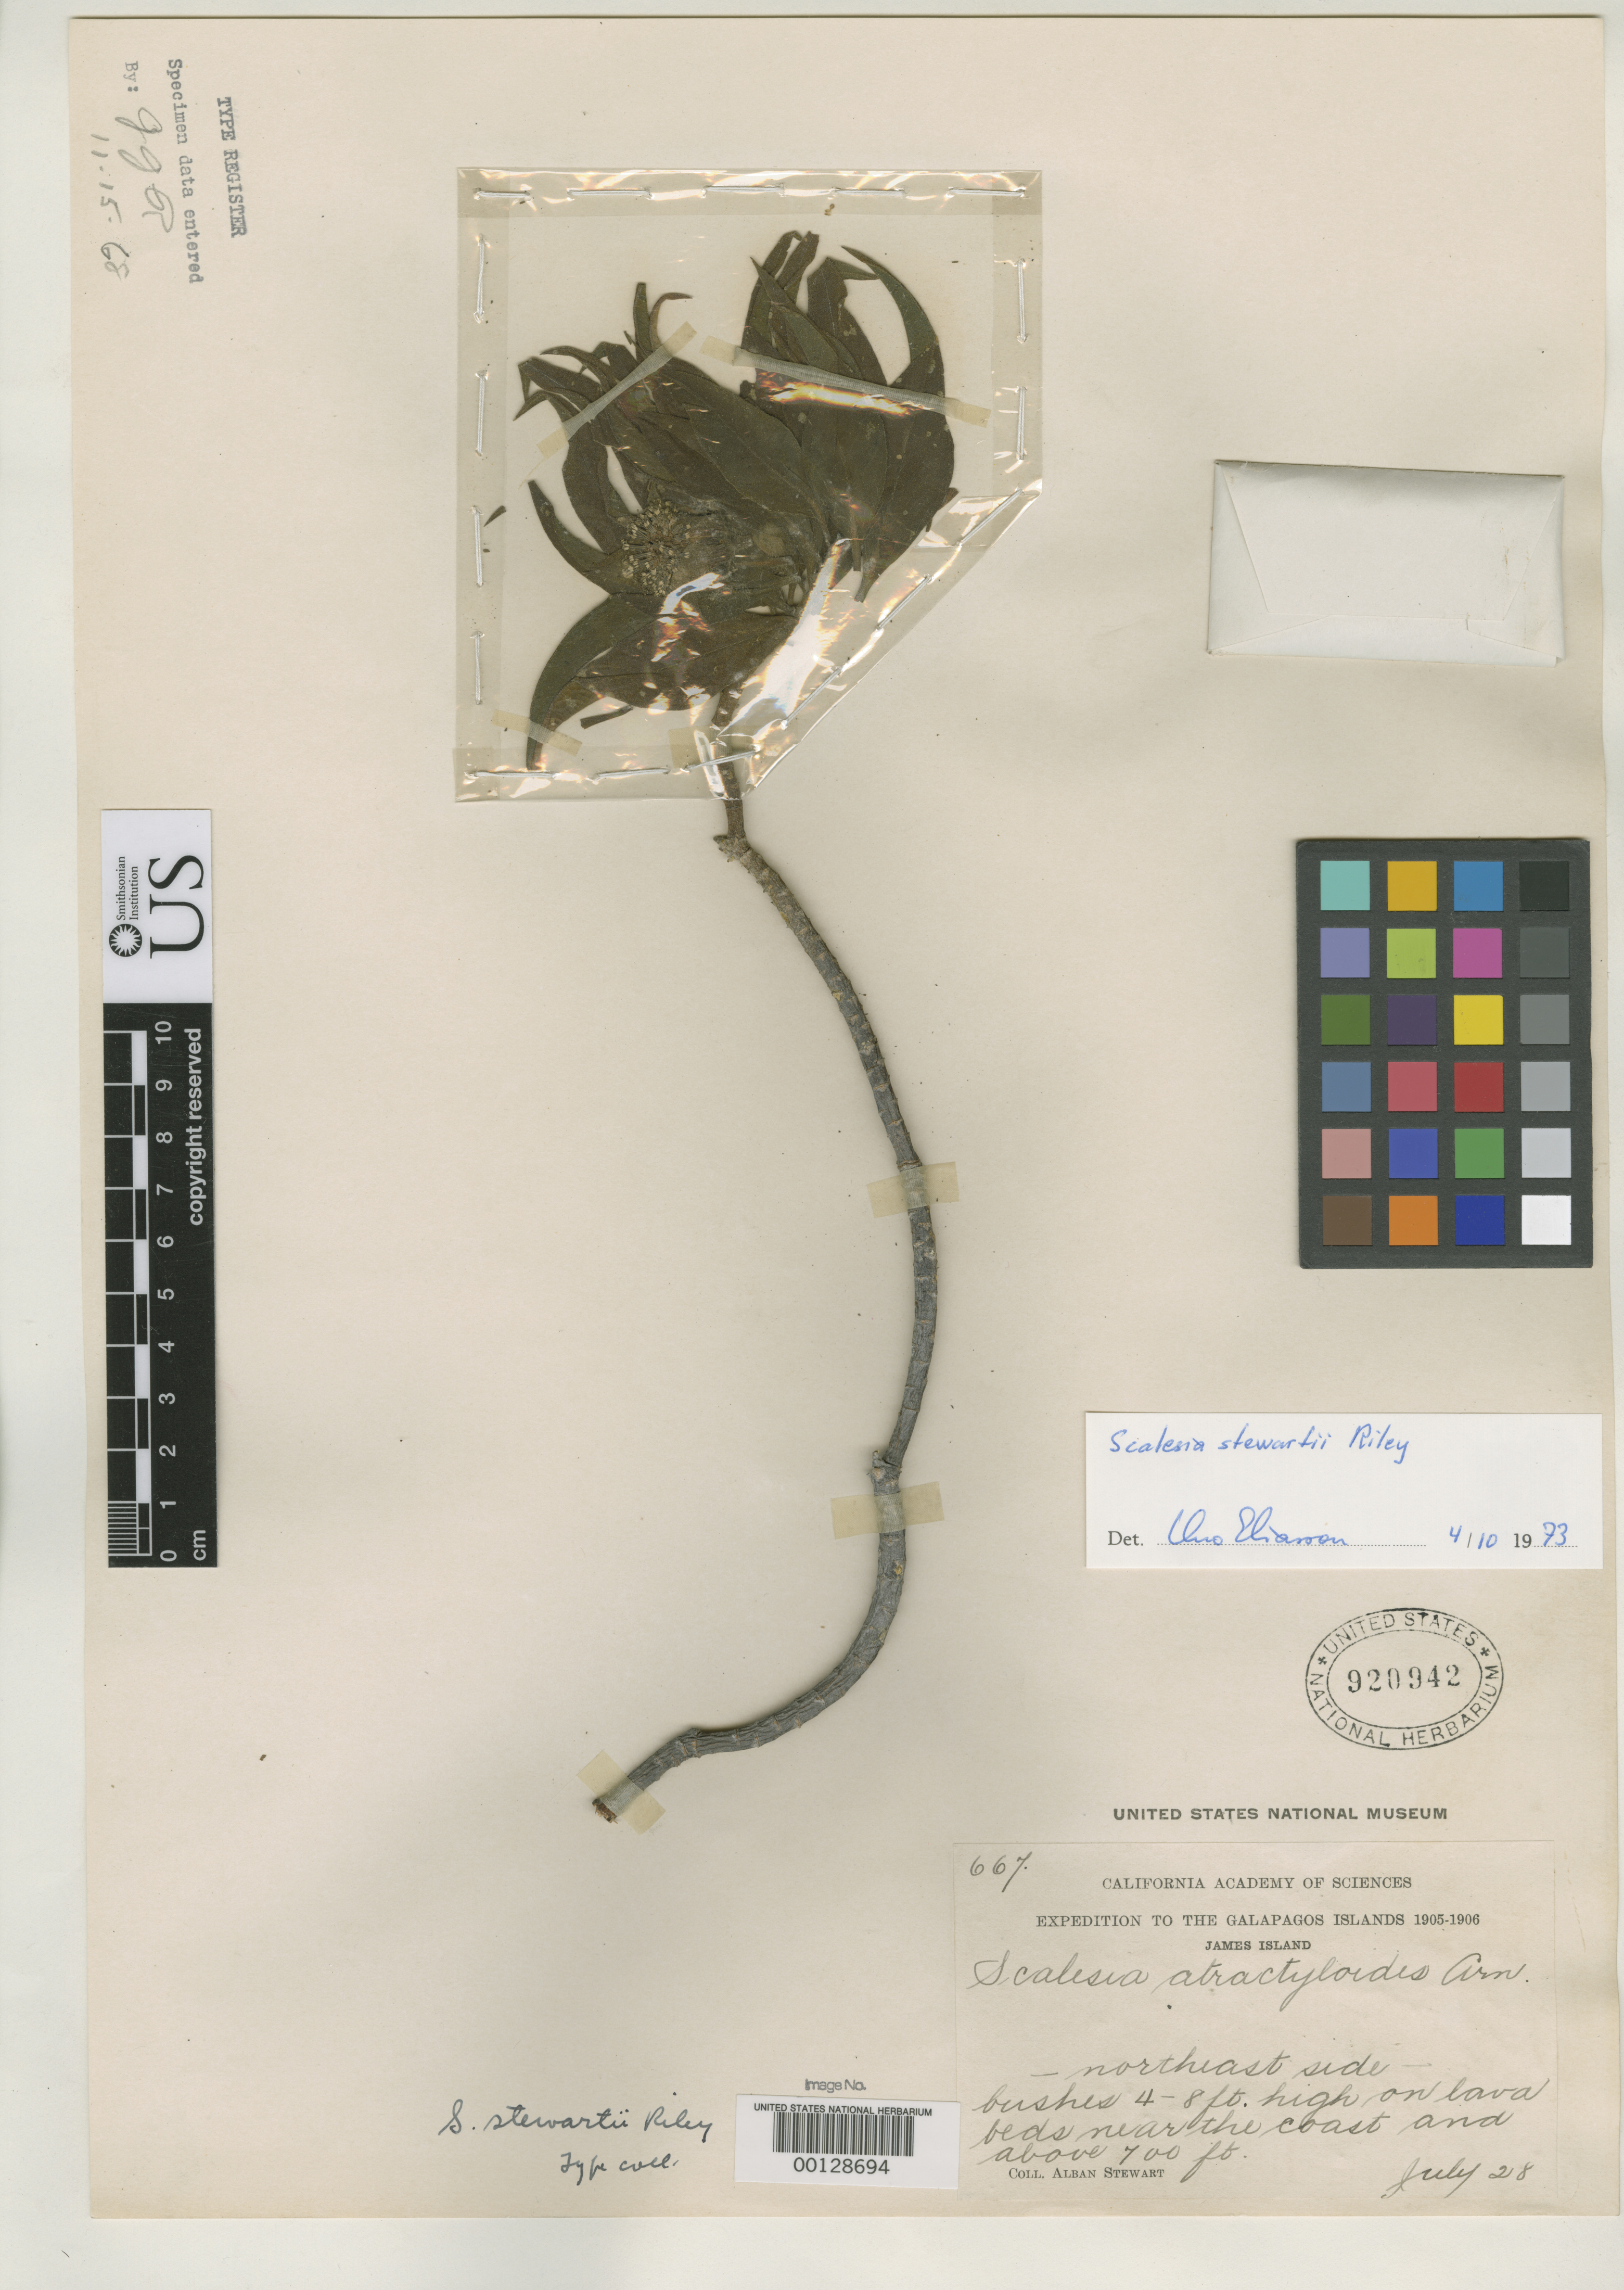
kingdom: Plantae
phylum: Tracheophyta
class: Magnoliopsida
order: Asterales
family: Asteraceae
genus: Scalesia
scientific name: Scalesia stewartii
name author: L. Riley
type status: Isotype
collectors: A. Stewart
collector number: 667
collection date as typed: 28 Jul 1905 or 28 Jul 1906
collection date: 1905-07-28 or 1906-07-28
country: Ecuador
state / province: Colón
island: Santiago [James, San Salvador]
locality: Near coast [James I.]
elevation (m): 213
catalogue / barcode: US 920942